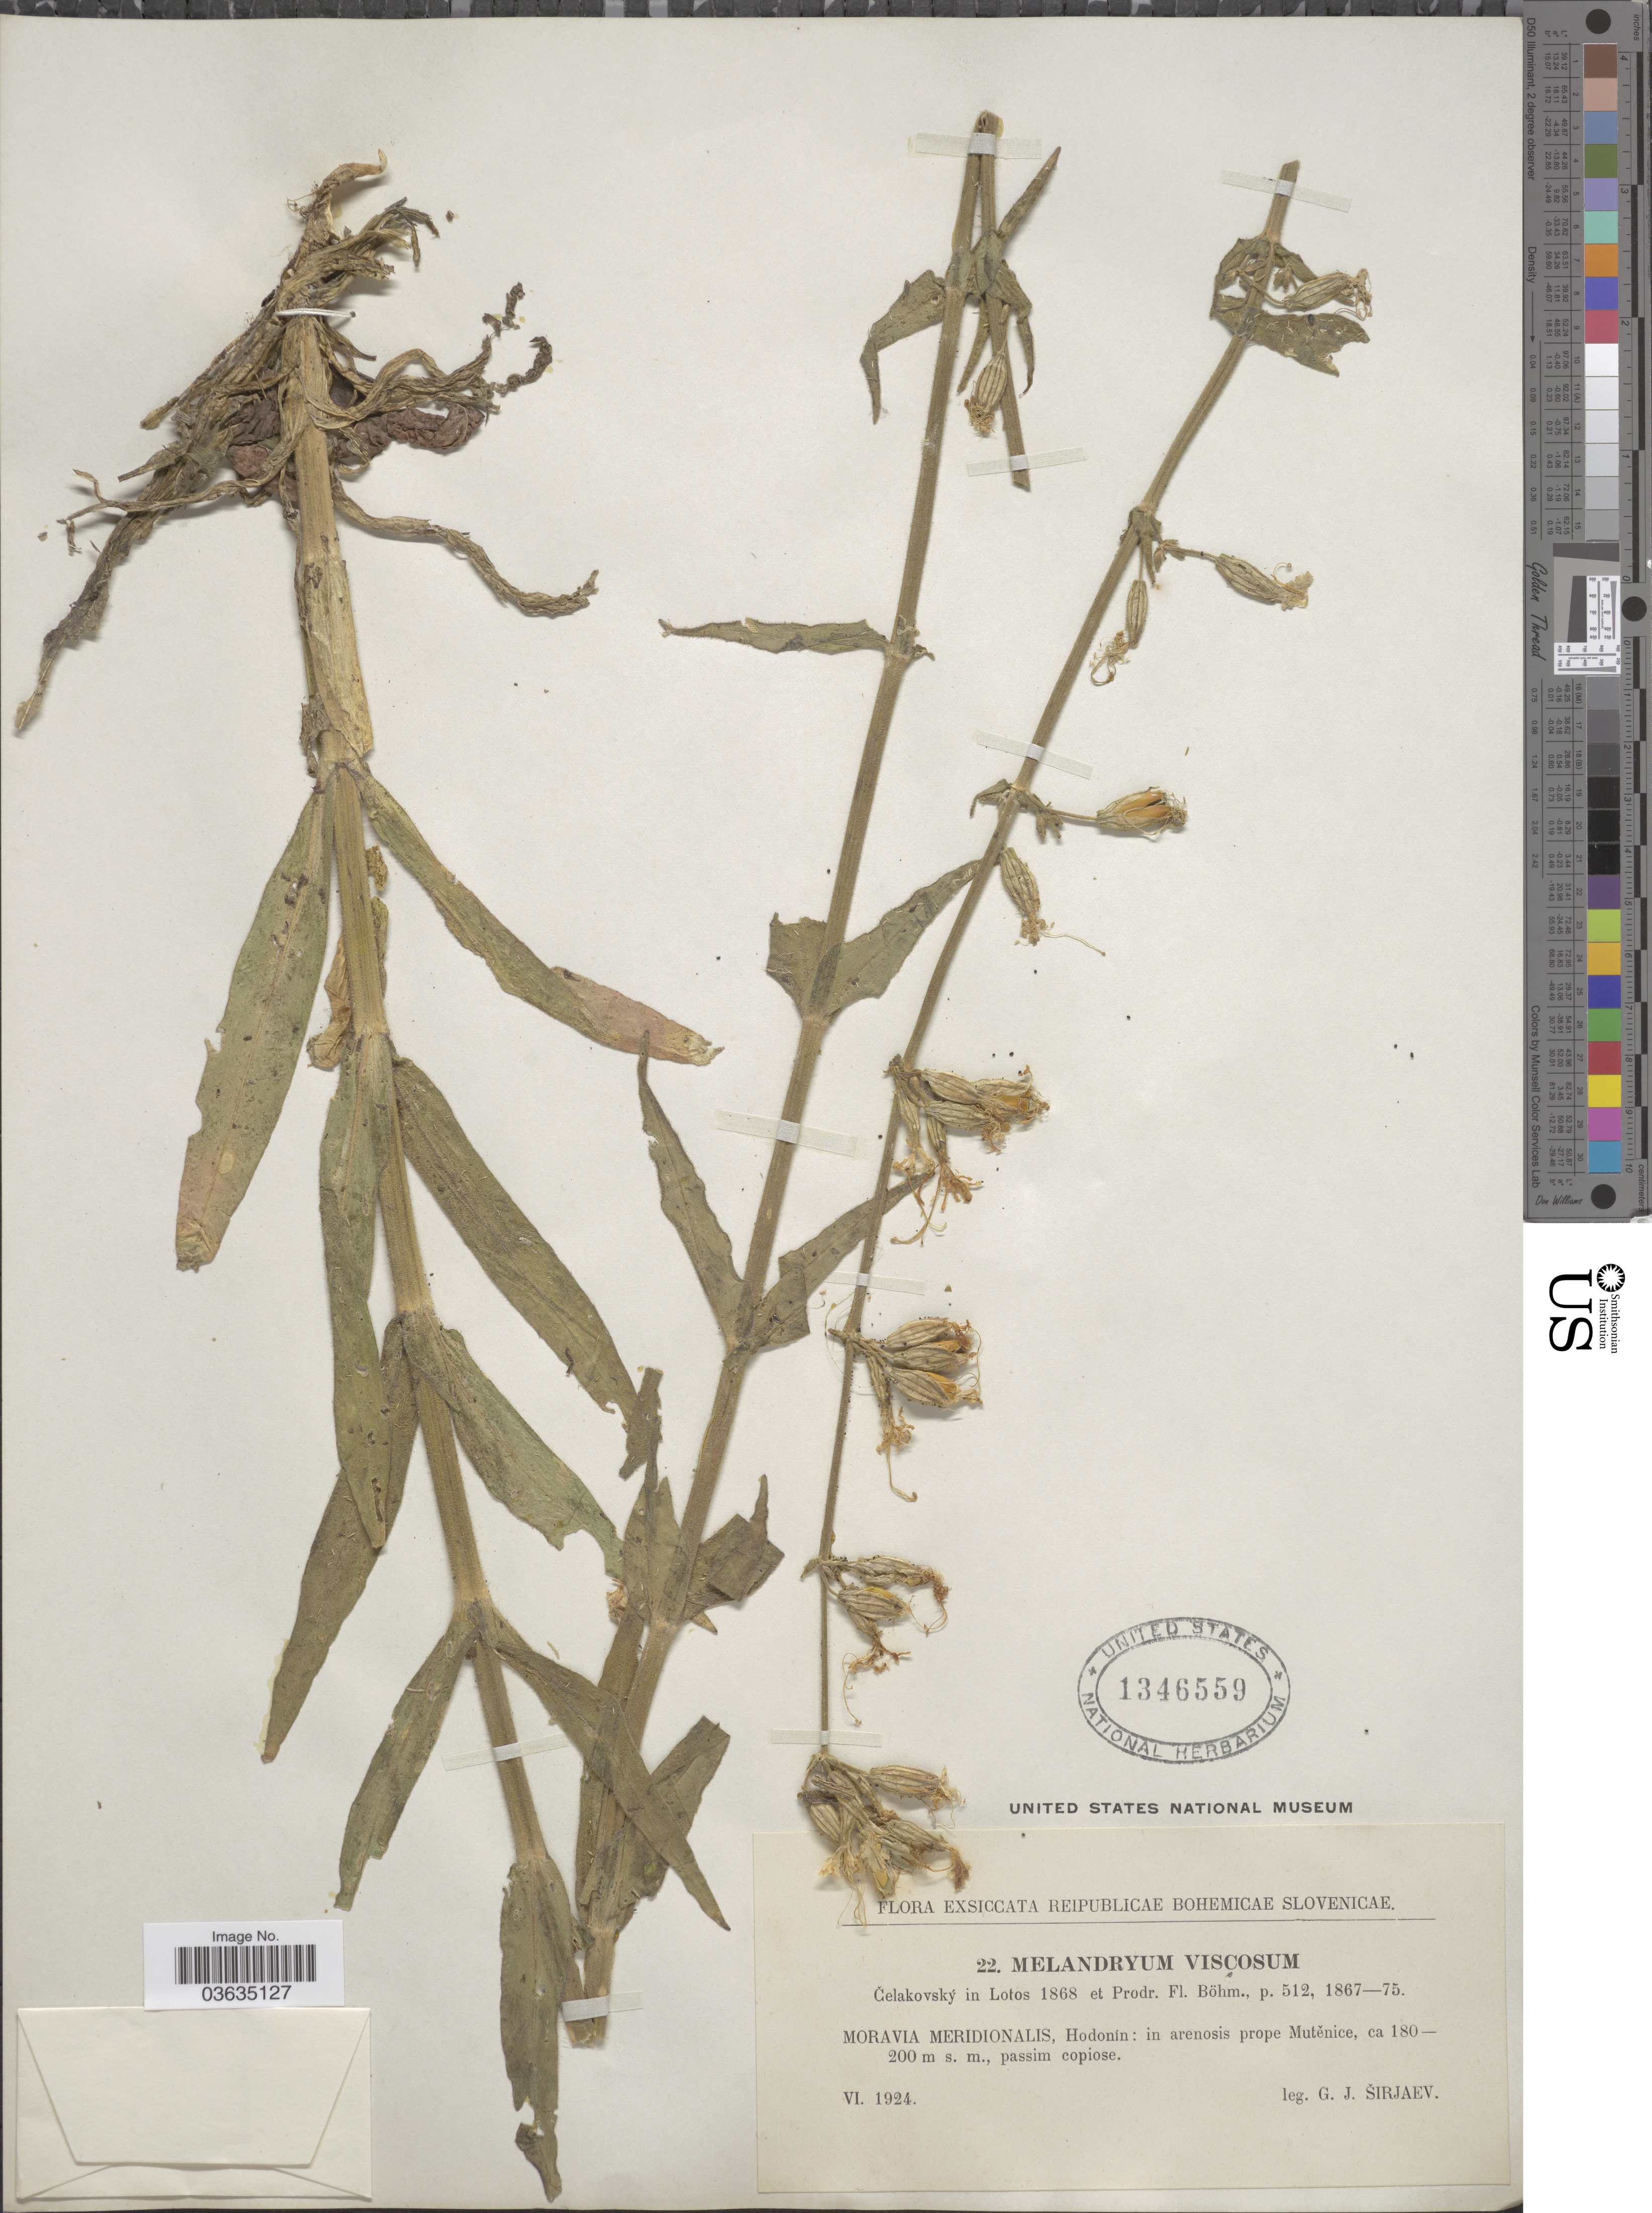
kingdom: Plantae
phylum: Tracheophyta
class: Magnoliopsida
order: Caryophyllales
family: Caryophyllaceae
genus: Silene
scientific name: Silene viscosa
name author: (L.) Pers.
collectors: G. Sirjaev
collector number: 22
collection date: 1924-06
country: Czechia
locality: Moravia Meridionalis, Hodonín; in arenosis prope Mutĕnice.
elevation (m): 180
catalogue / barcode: US 1346559